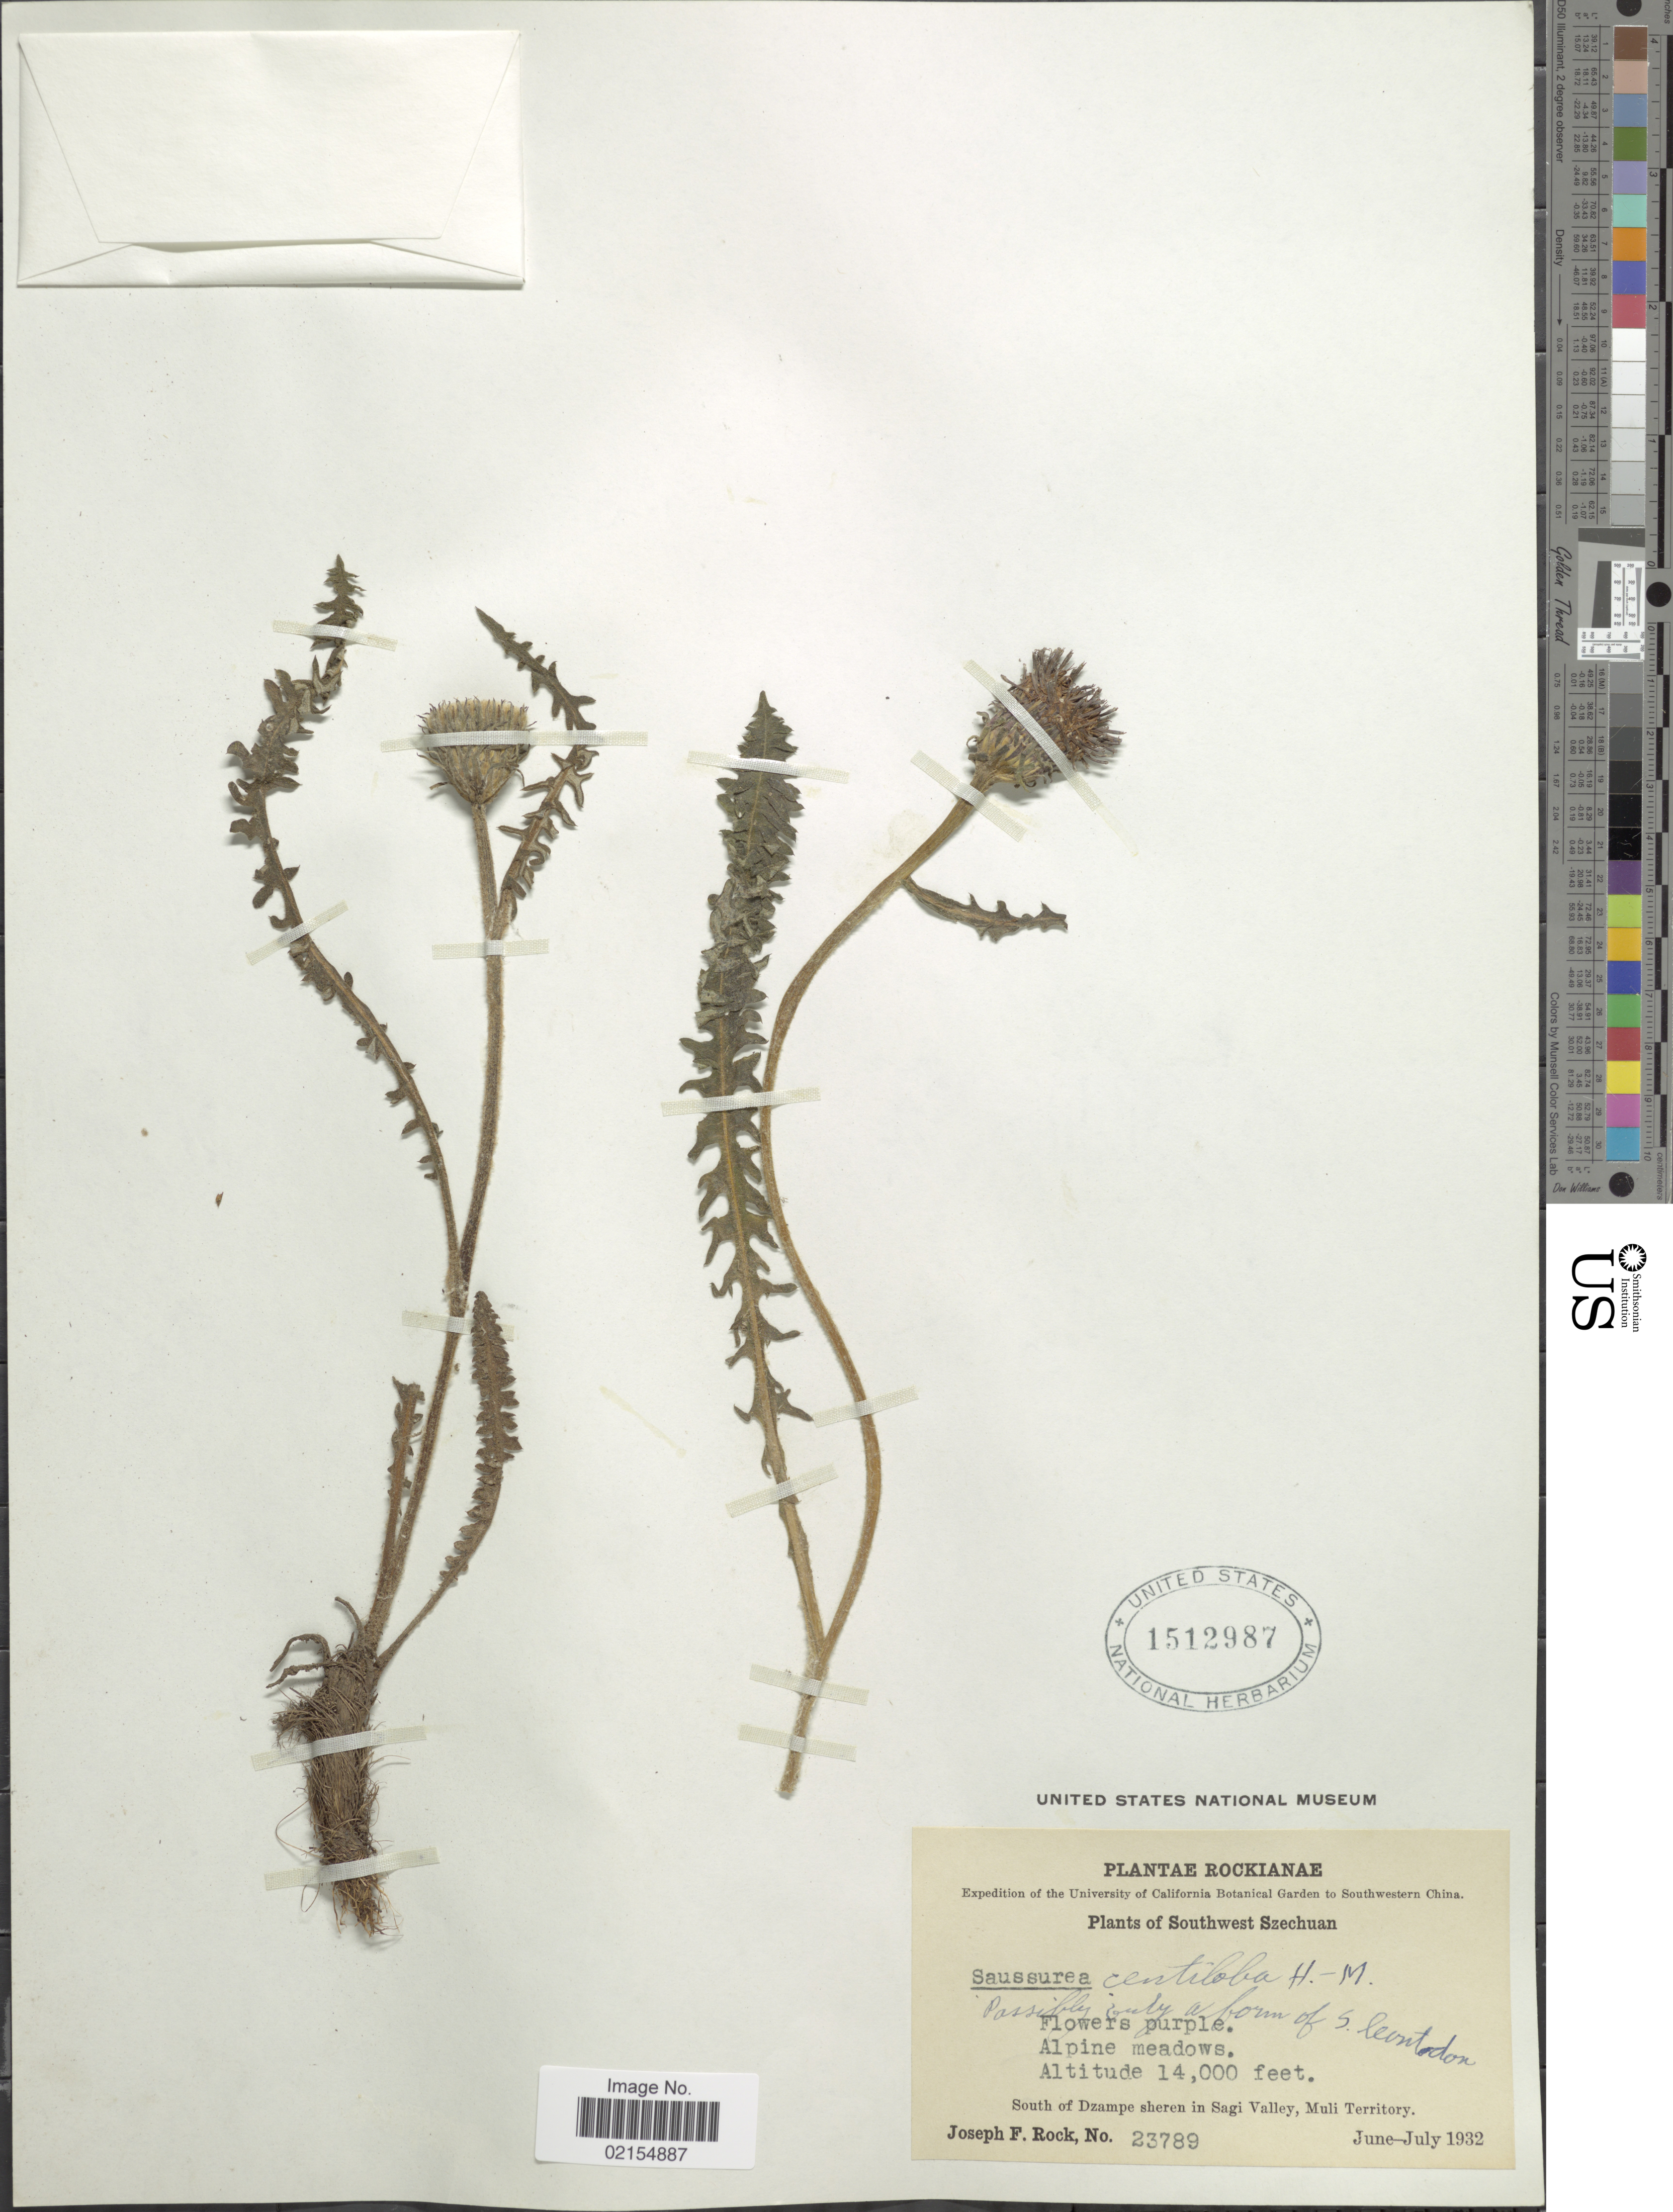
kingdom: Plantae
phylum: Tracheophyta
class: Magnoliopsida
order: Asterales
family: Asteraceae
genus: Saussurea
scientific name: Saussurea centiloba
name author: Hand.-Mazz.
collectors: J. F. Rock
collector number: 23789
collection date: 1932-06/1932-07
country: China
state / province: Sichuan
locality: Southwest Szechuan, South of Dzampe sheren in Sagi Valley, Muli Territory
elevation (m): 4267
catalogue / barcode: US 1512987